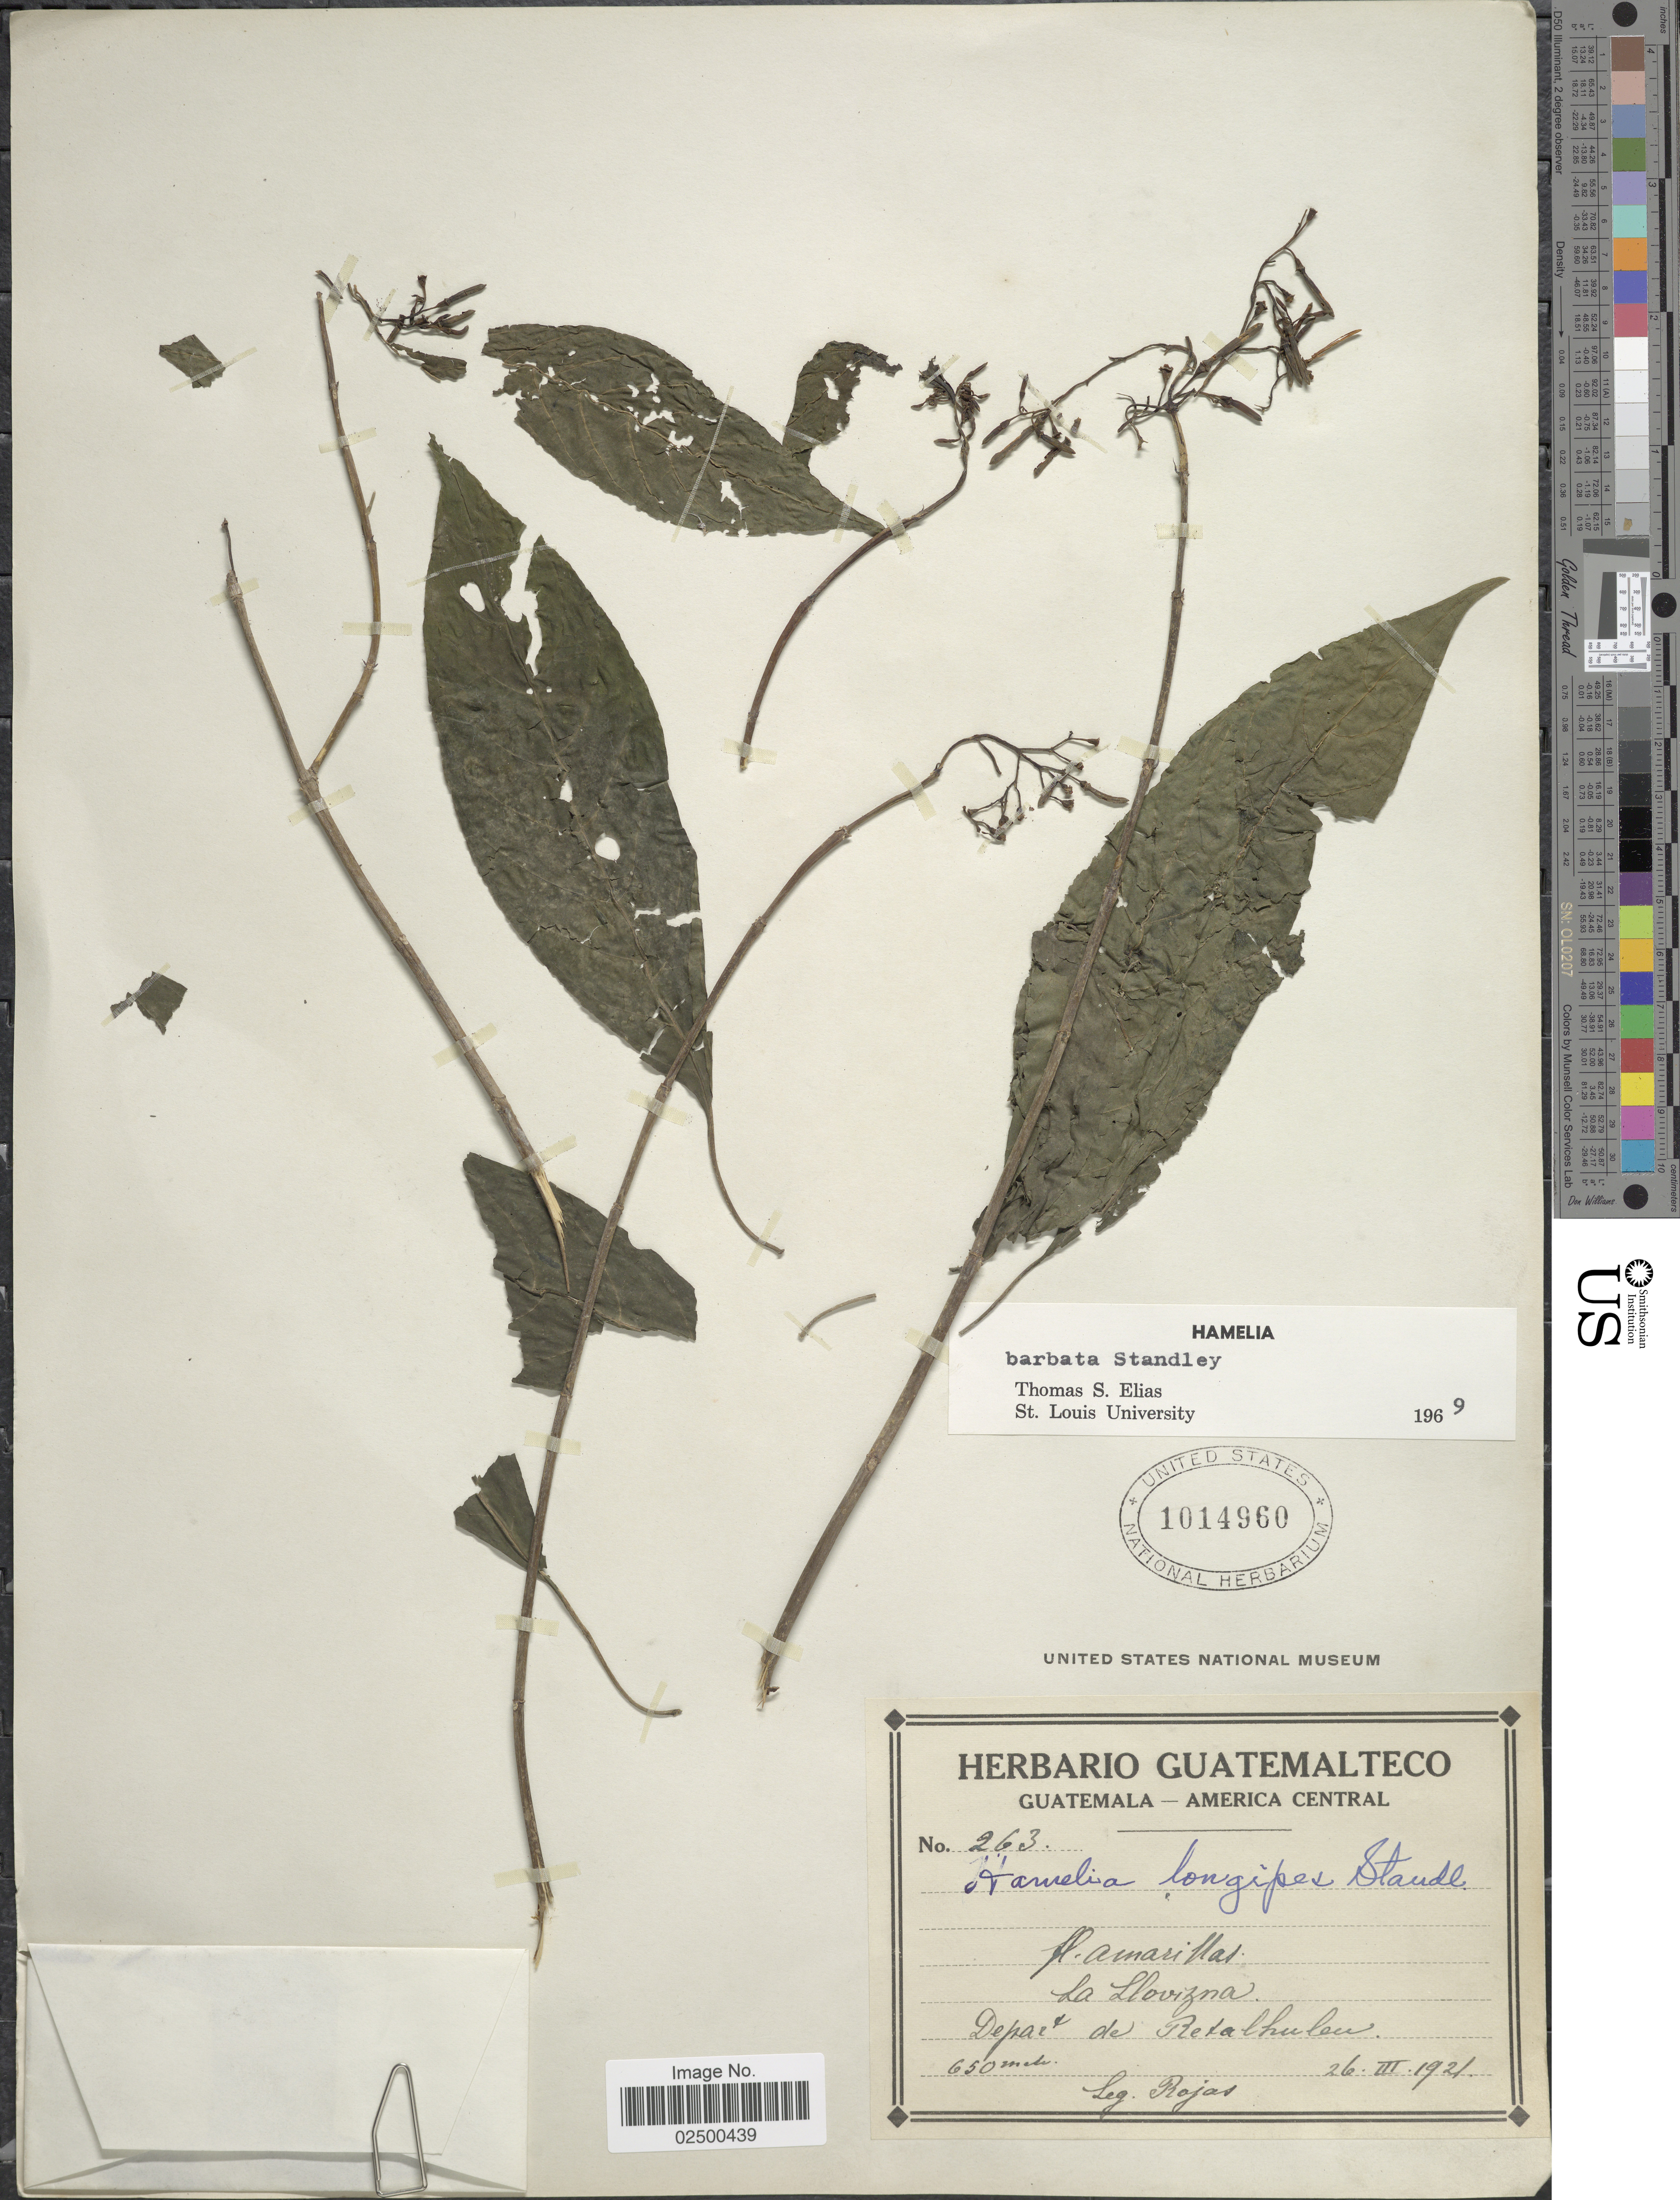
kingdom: Plantae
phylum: Tracheophyta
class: Magnoliopsida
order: Gentianales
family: Rubiaceae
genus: Hamelia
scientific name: Hamelia barbata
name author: Standl.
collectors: Rojas, --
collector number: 263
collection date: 1921-03-26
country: Guatemala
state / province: Retalhuleu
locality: La Llovizna, Depart. de Retalhuleu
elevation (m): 650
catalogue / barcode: US 1014960